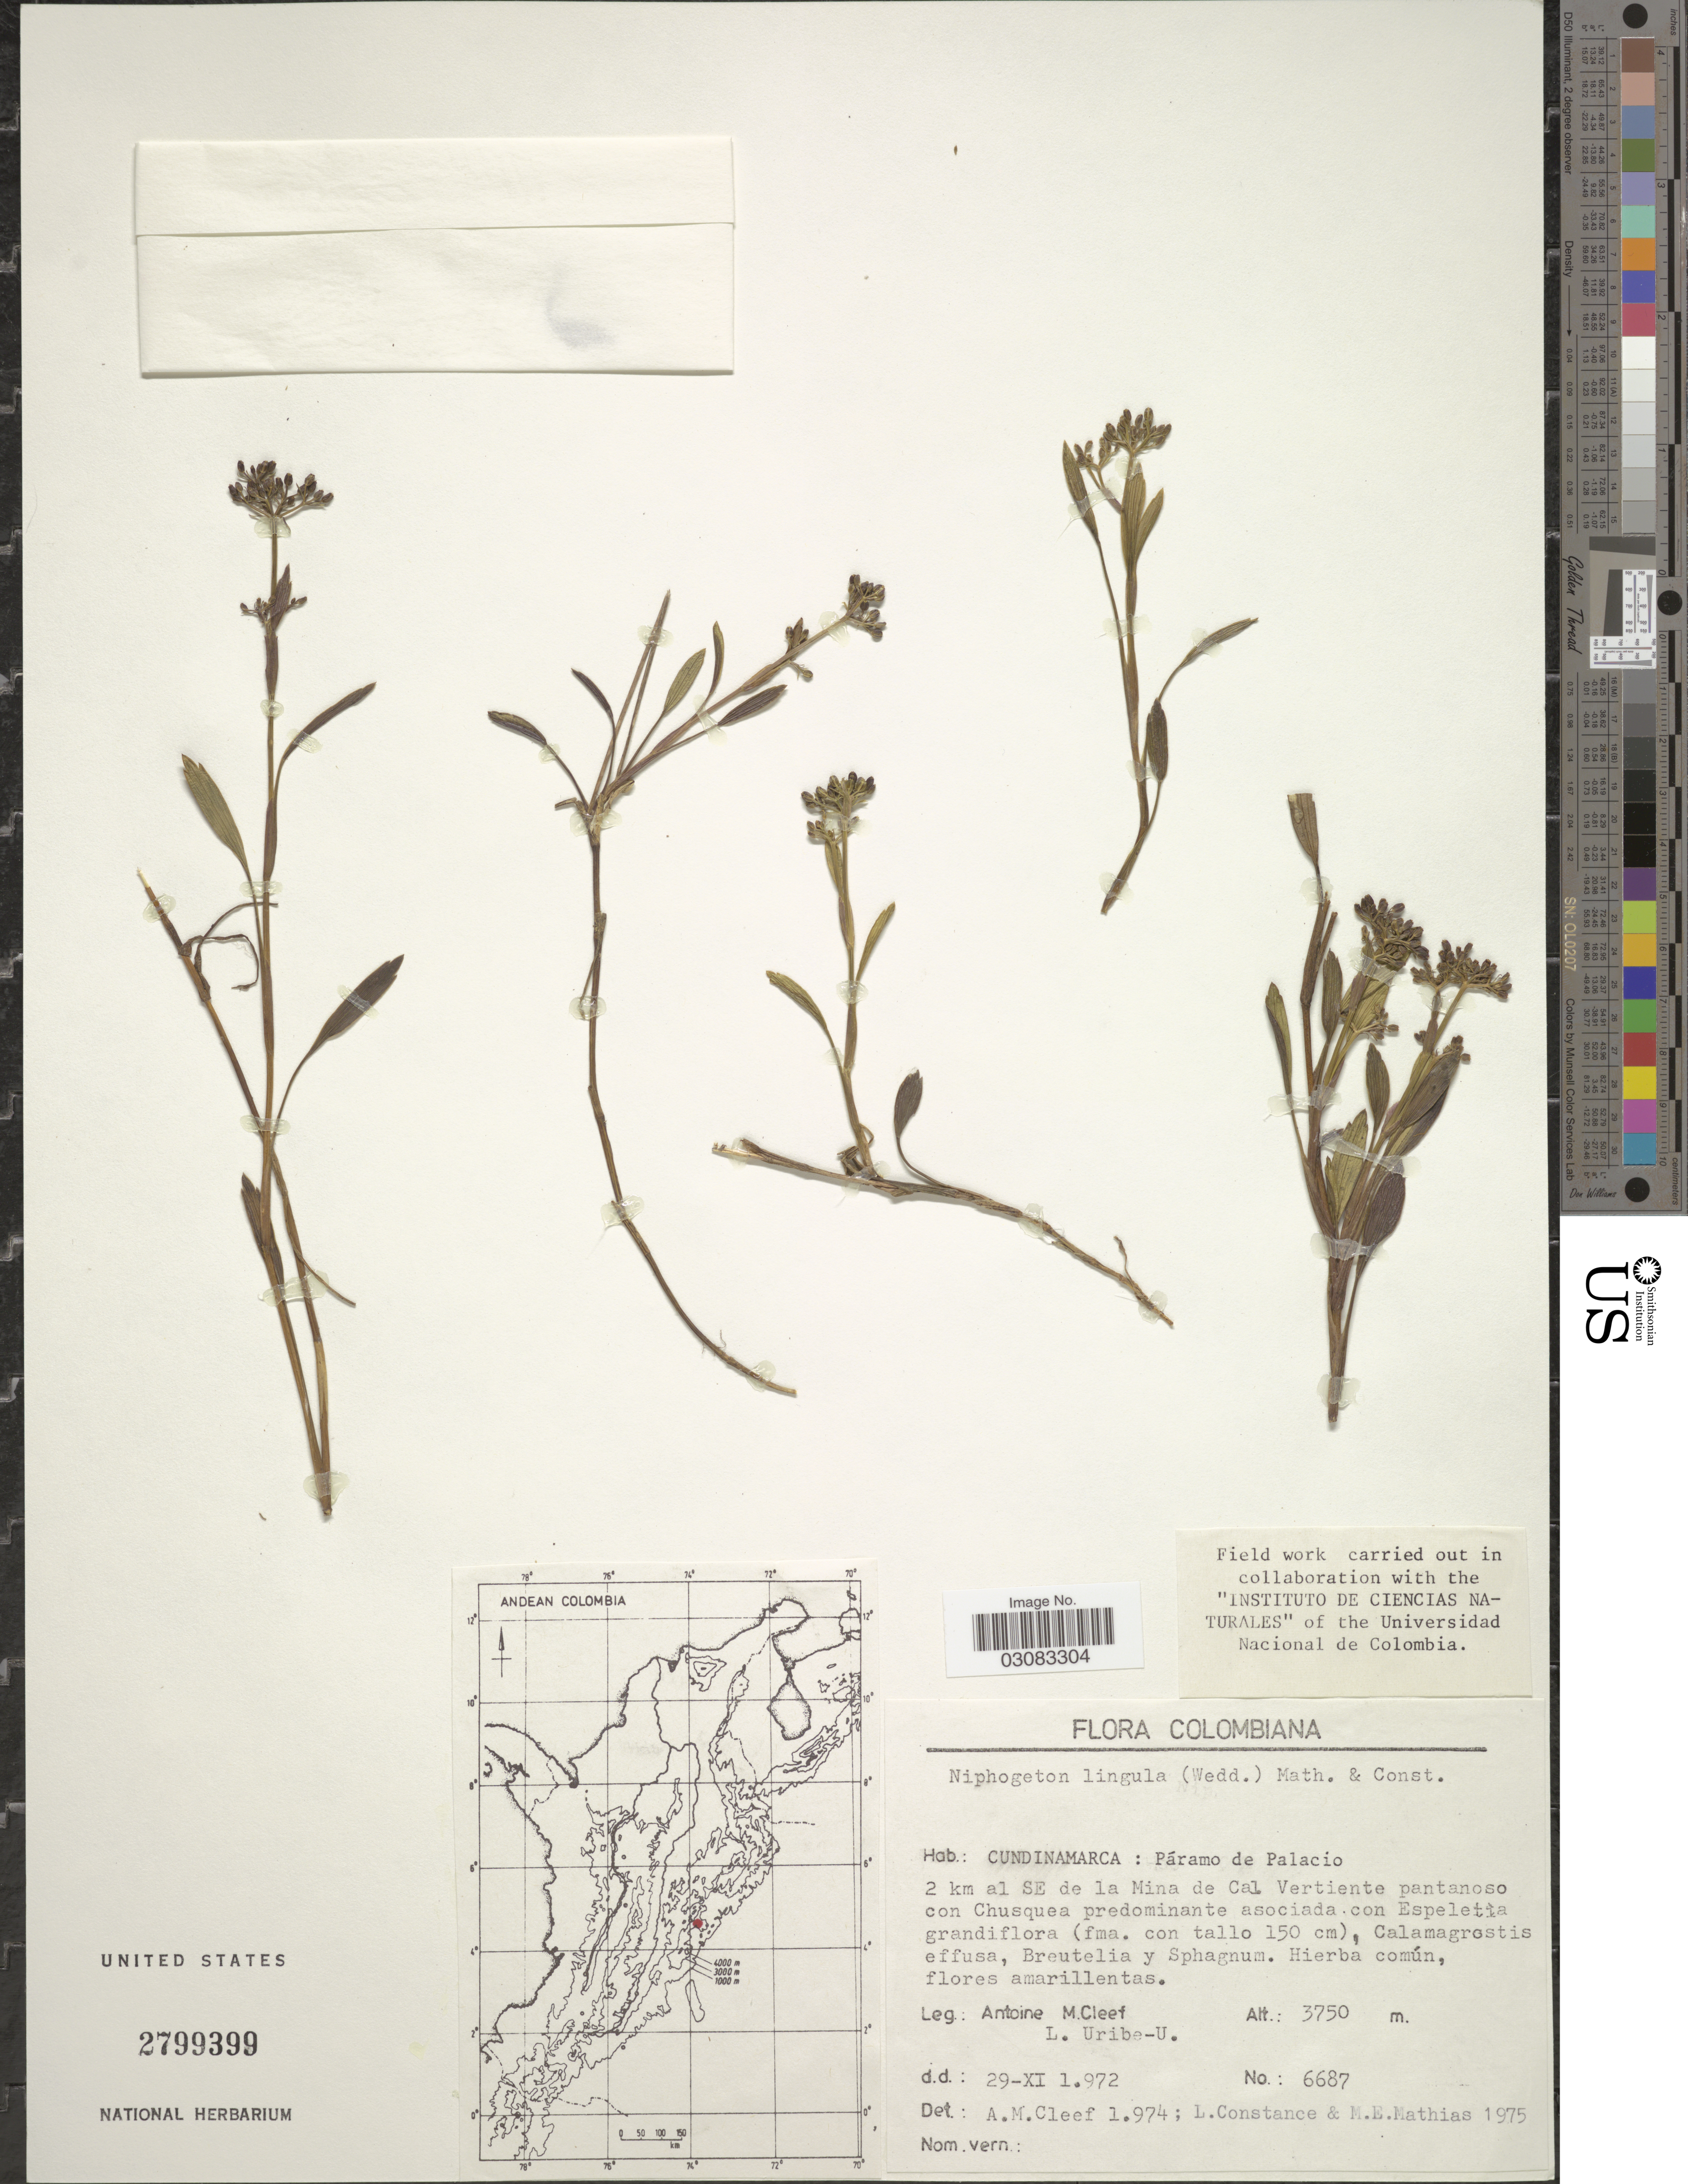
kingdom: Plantae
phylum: Tracheophyta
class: Magnoliopsida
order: Apiales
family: Apiaceae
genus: Niphogeton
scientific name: Niphogeton lingula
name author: (Wedd.) Mathias & Constance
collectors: A. M. Cleef & L. Uribe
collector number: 6687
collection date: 1972-11-29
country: Colombia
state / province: Cundinamarca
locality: Páramo de Palacio. 2 km al SE de la Mina de Cal Vertiente patanoso.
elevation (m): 3750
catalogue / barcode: US 2799399